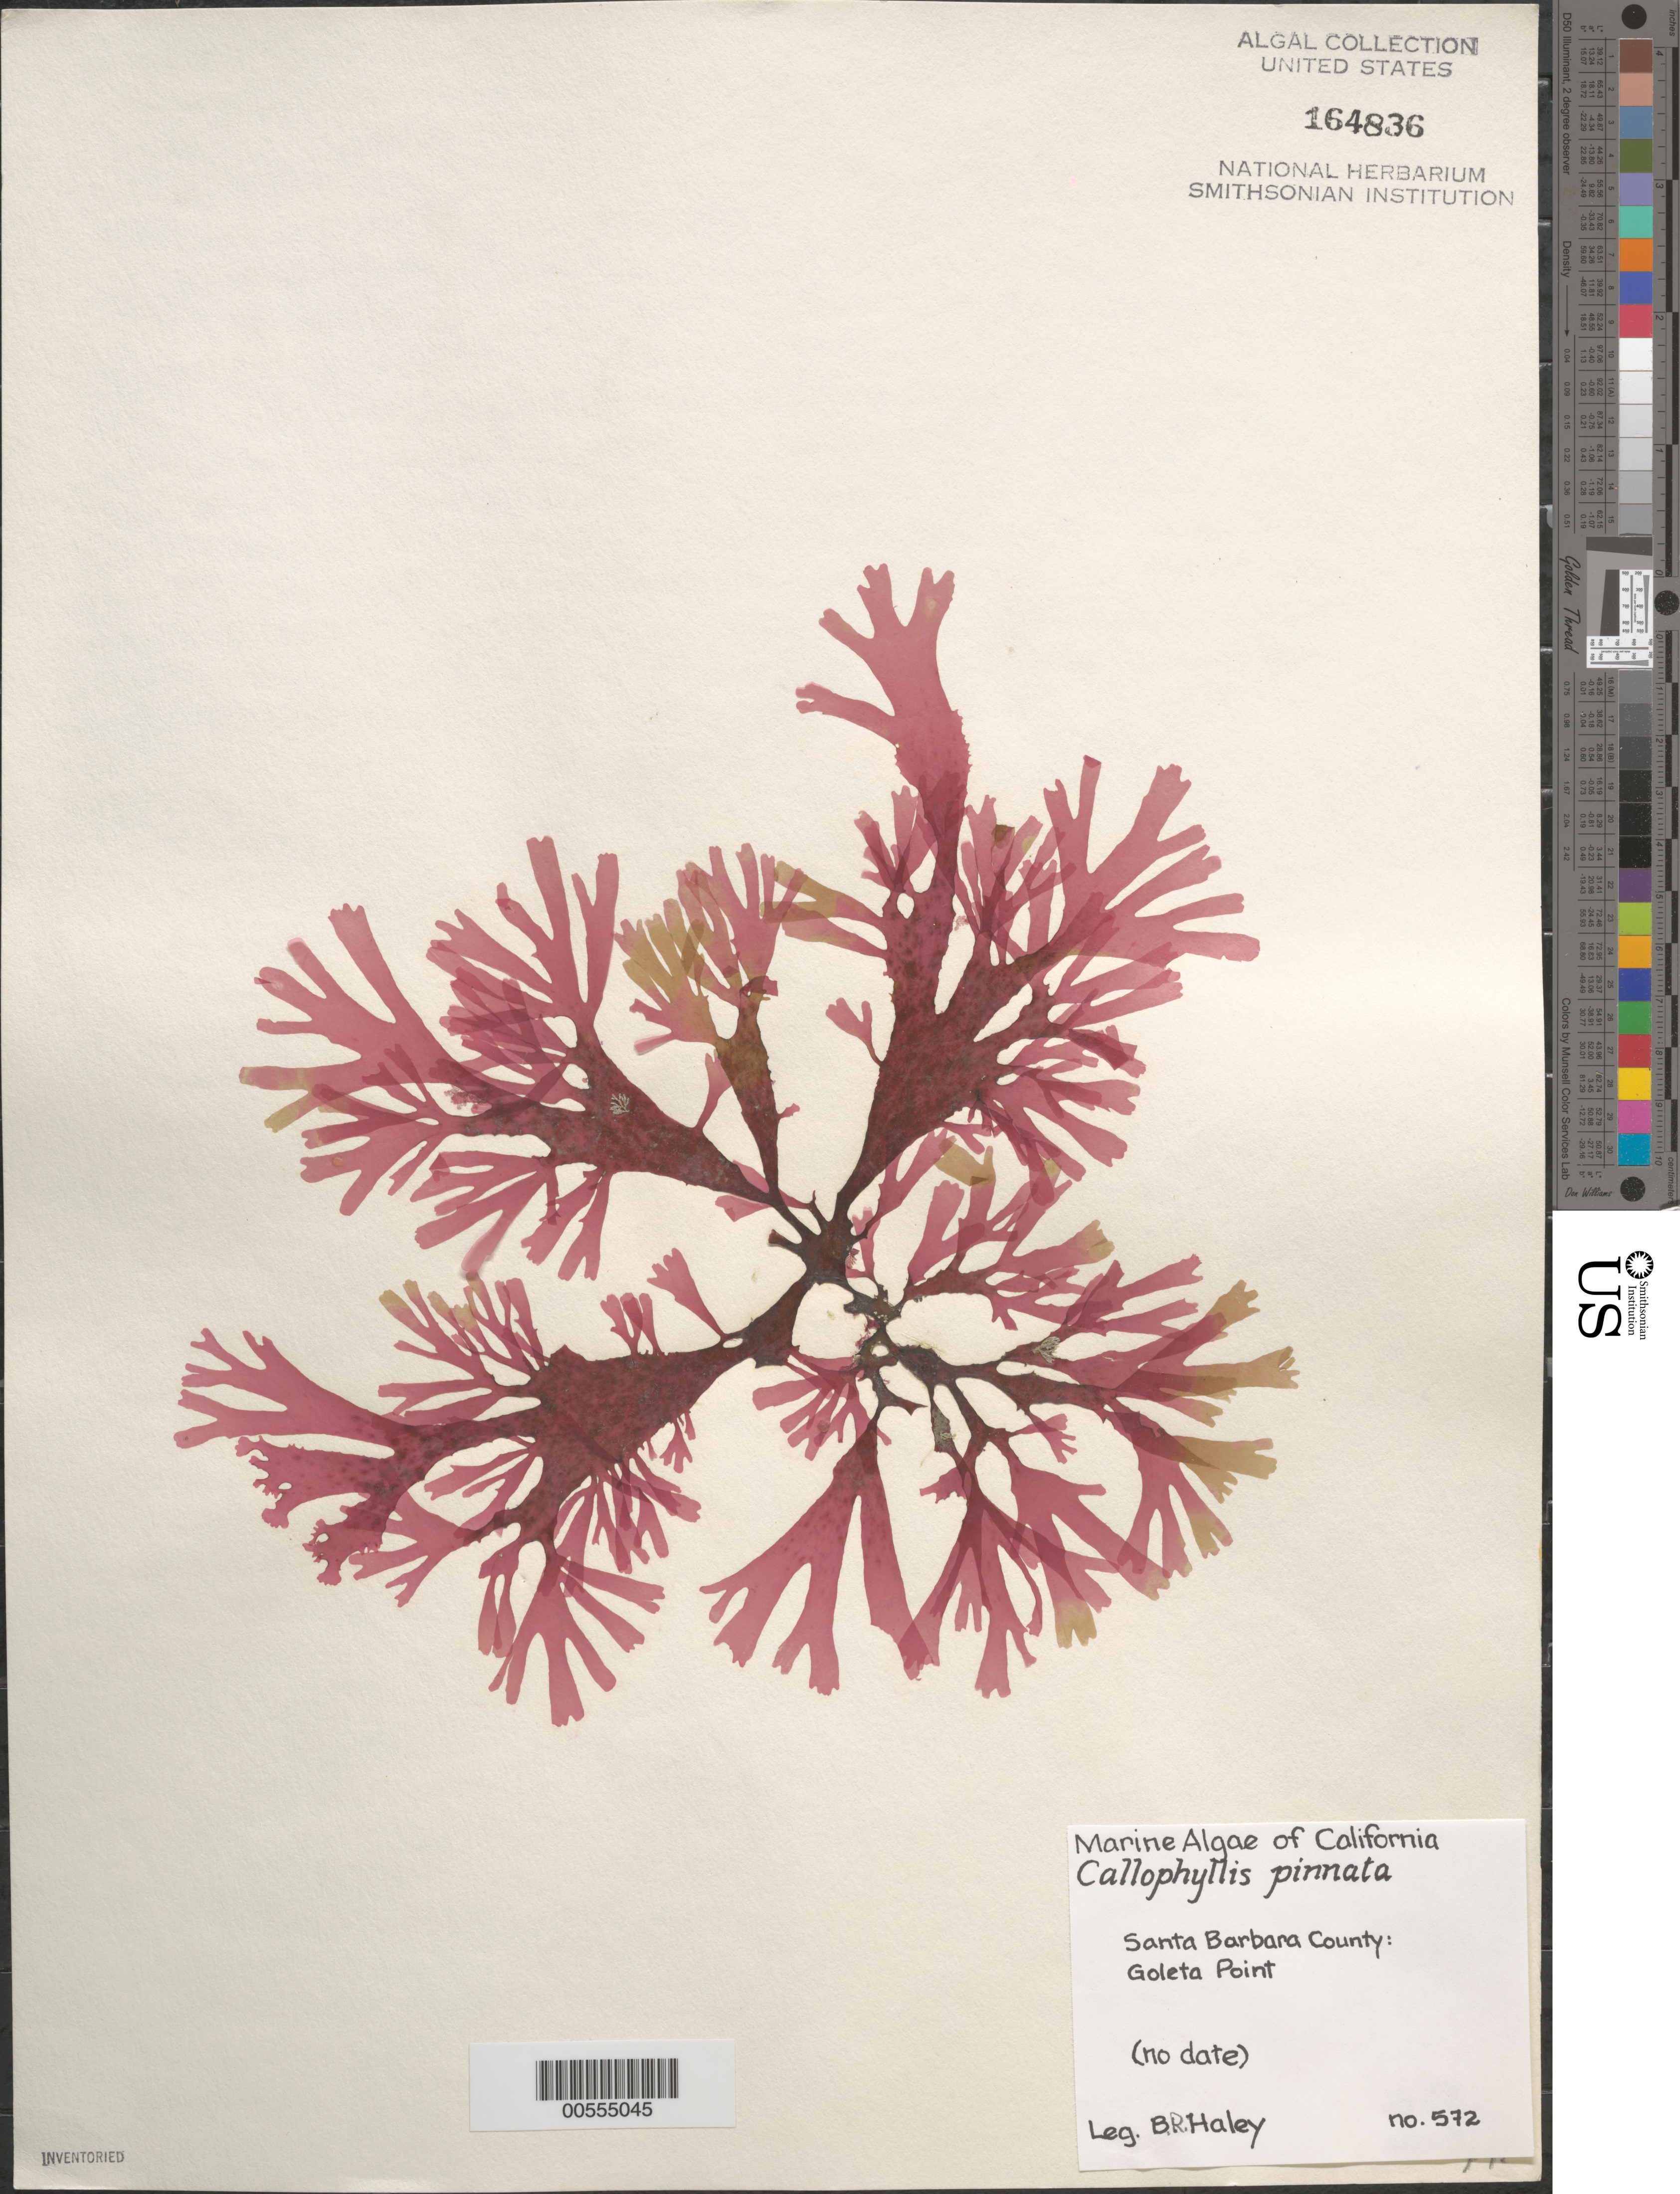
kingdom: Plantae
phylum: Rhodophyta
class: Florideophyceae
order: Gigartinales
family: Kallymeniaceae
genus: Callophyllis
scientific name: Callophyllis pinnata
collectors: B. Haley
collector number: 572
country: United States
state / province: California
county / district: Santa Barbara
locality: Goleta Point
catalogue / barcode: US 164836